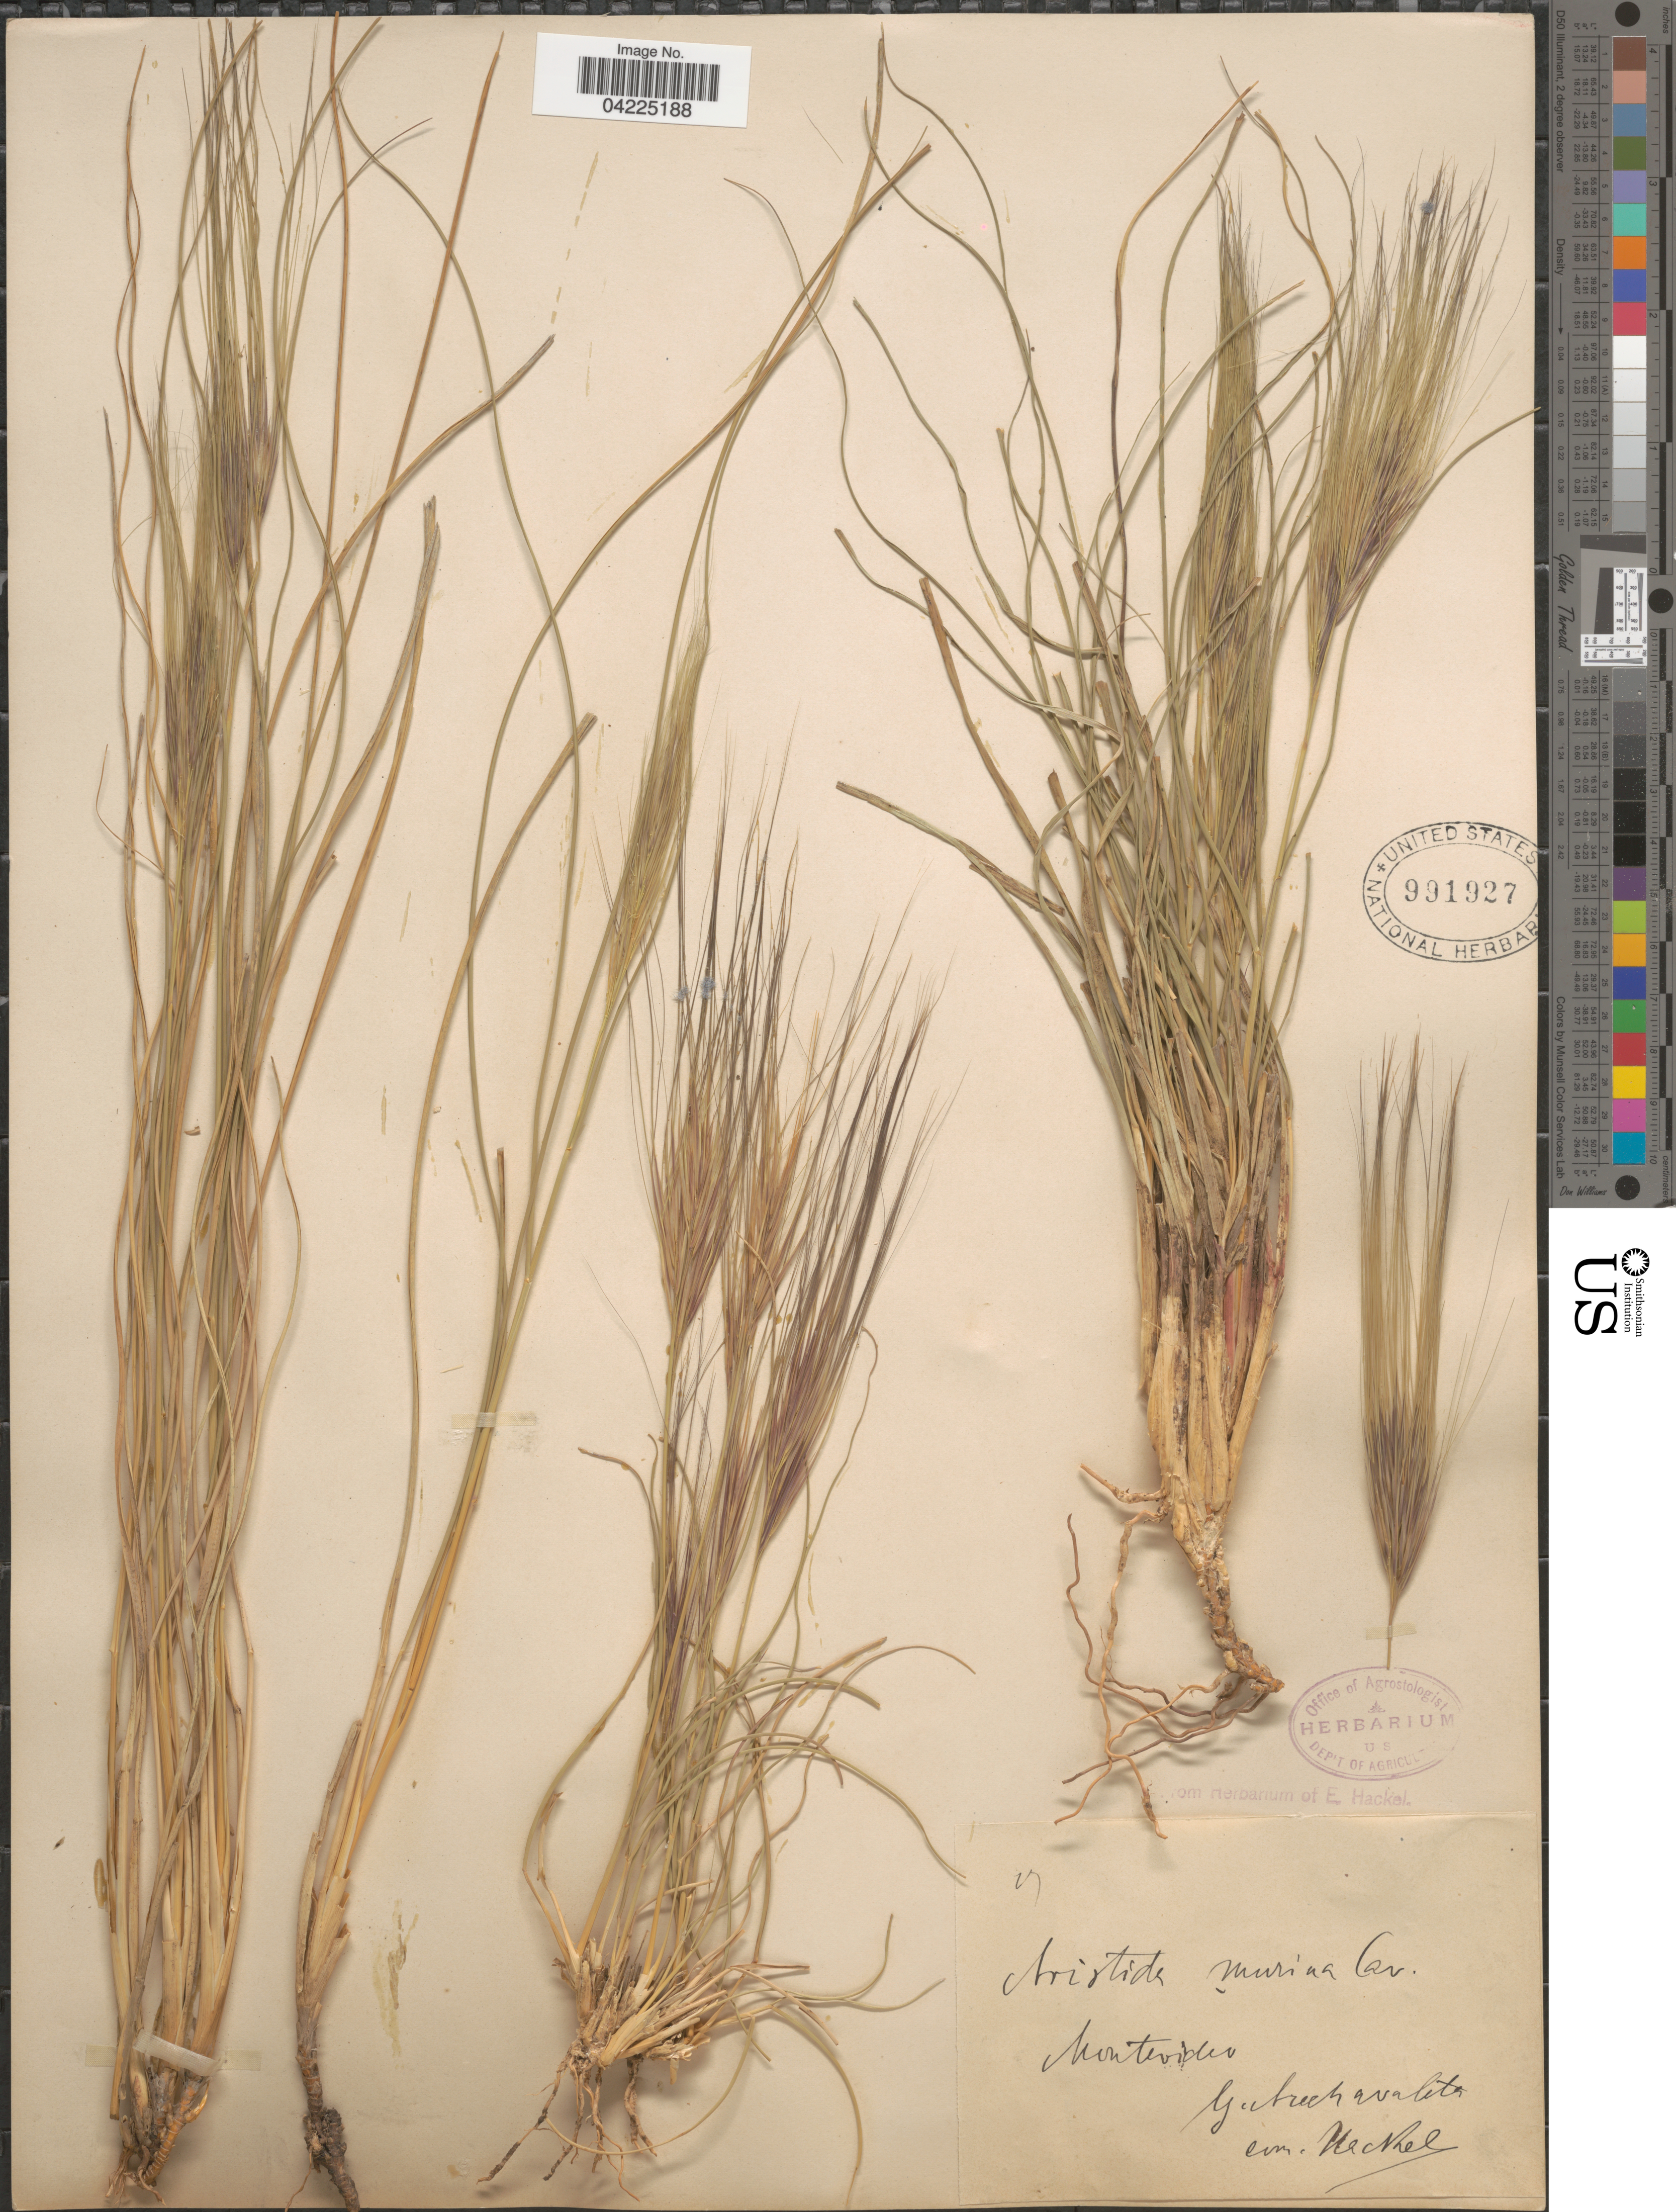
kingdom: Plantae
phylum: Tracheophyta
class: Liliopsida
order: Poales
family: Poaceae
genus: Aristida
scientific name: Aristida murina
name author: Cav.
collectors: J. Arechavaleta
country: Uruguay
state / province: Montevideo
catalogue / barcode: US 991927